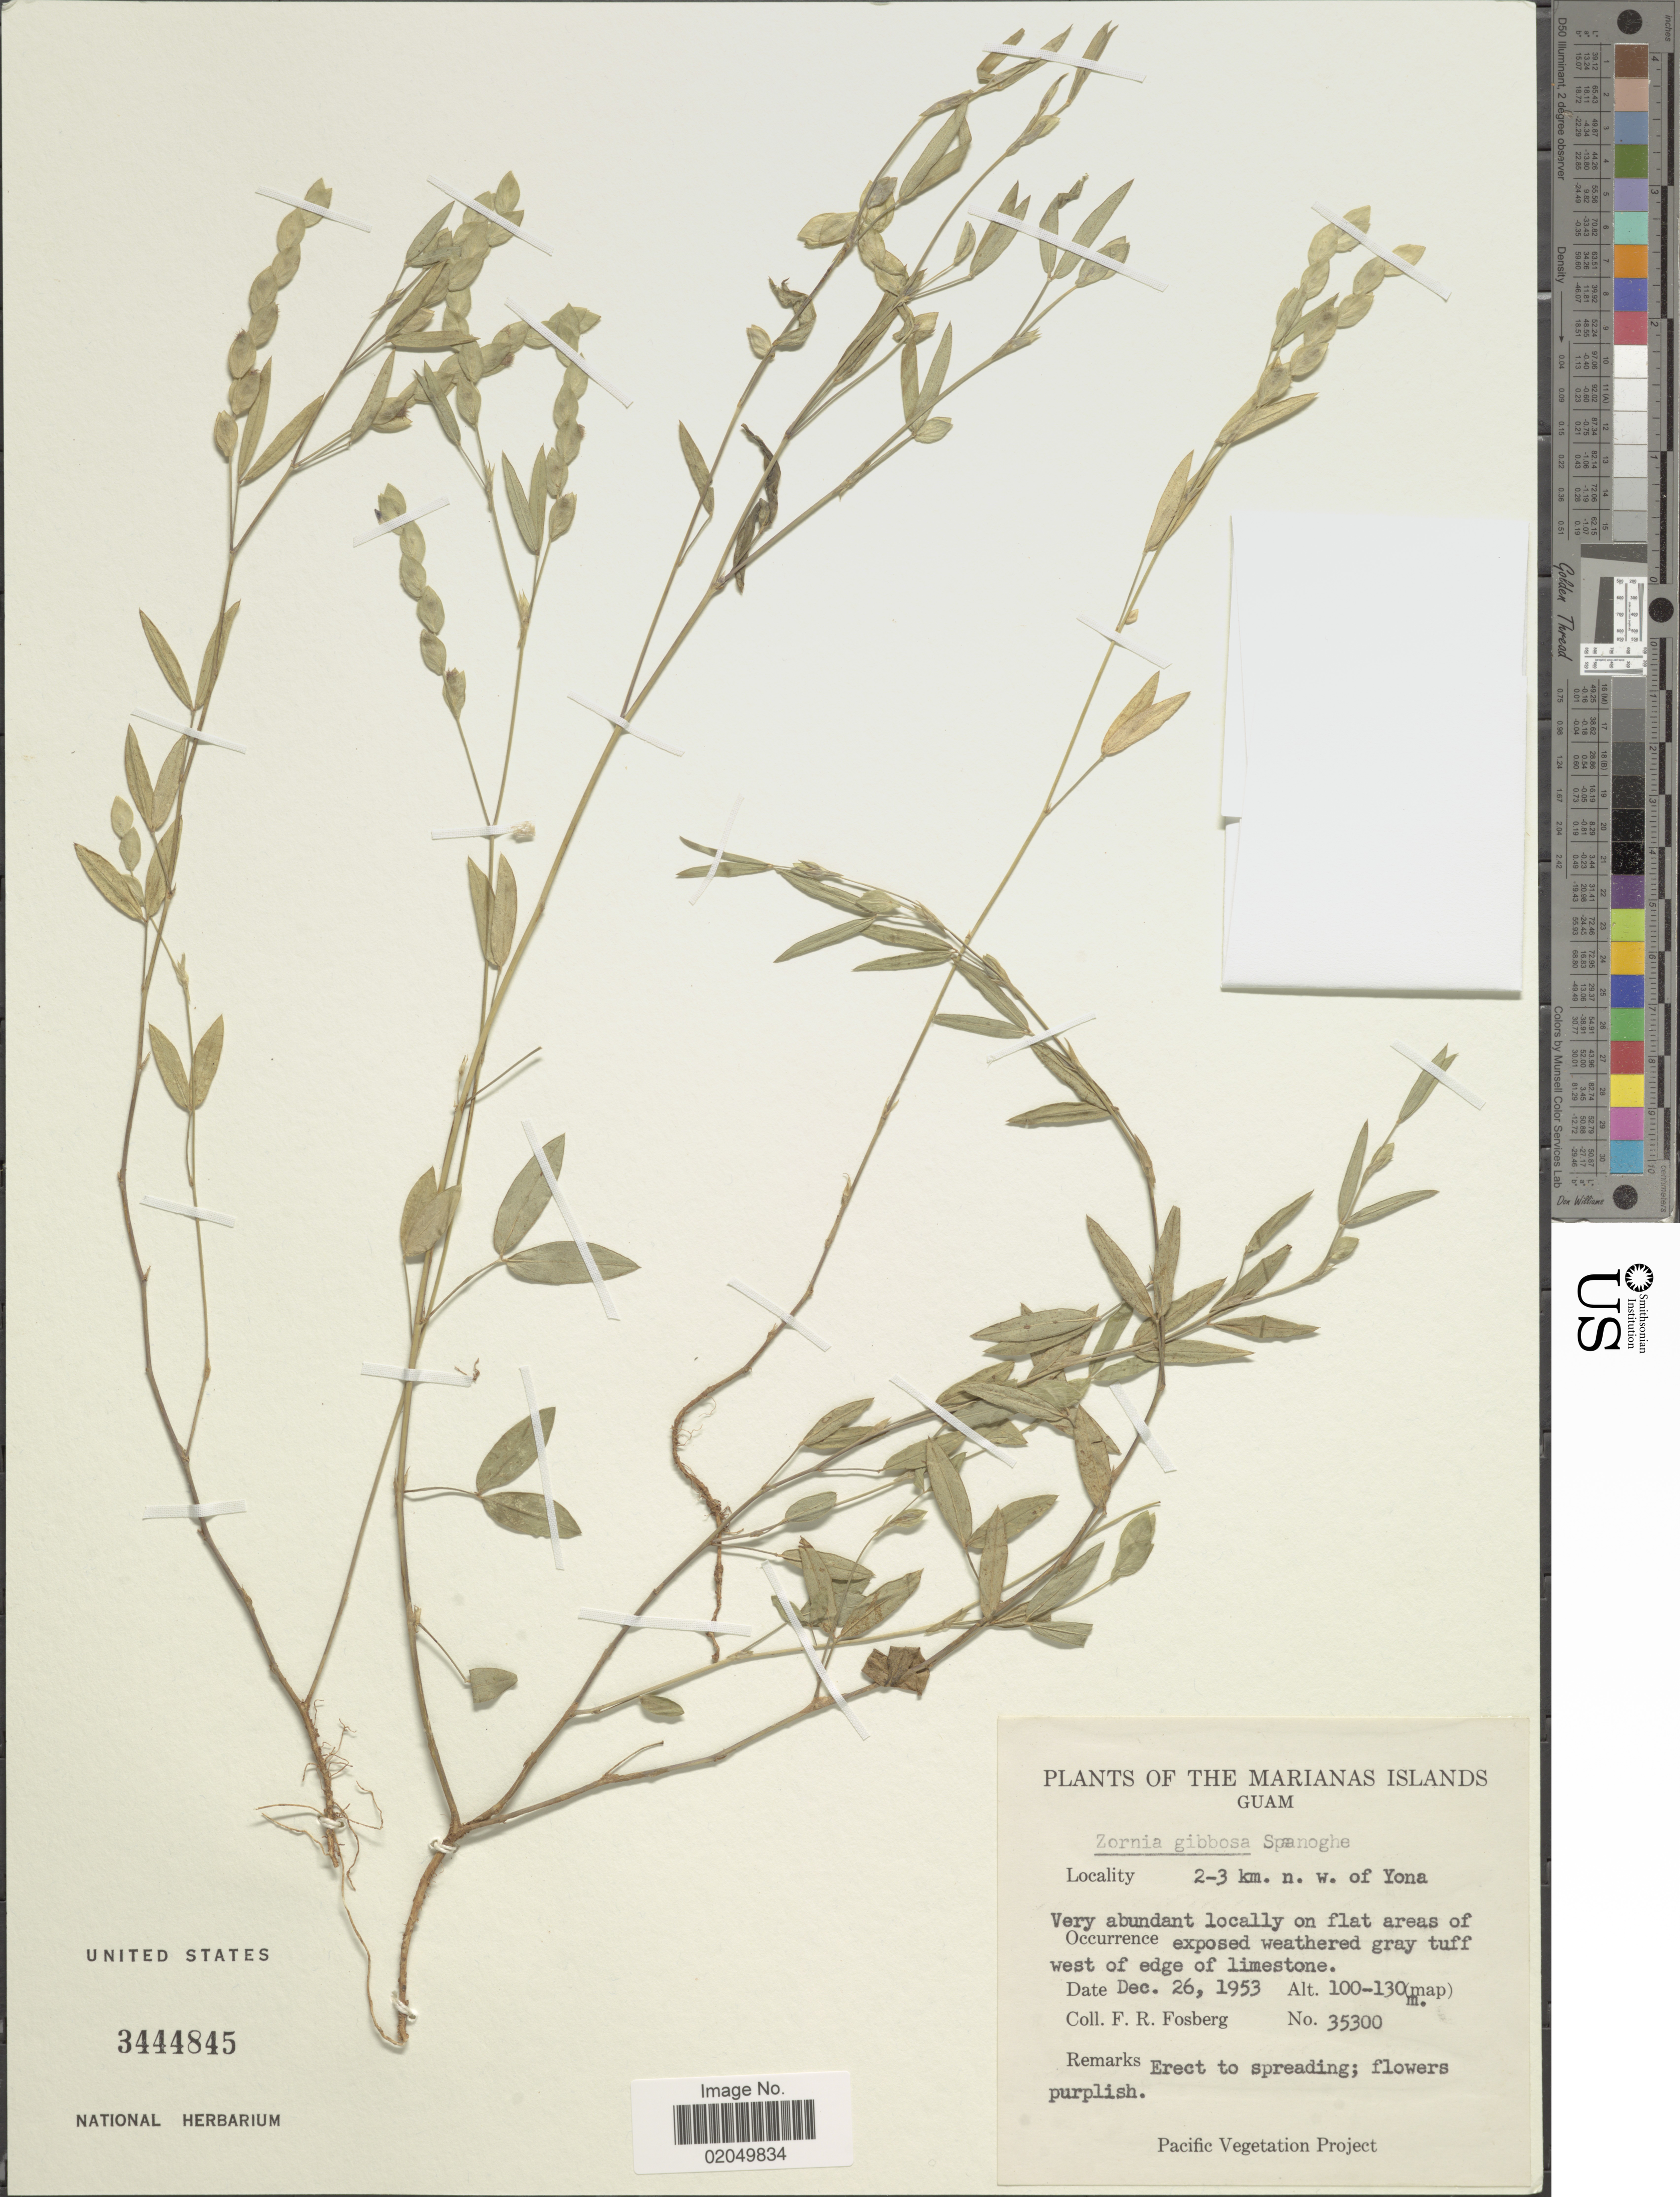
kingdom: Plantae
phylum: Tracheophyta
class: Magnoliopsida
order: Fabales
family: Fabaceae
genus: Zornia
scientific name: Zornia gibbosa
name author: Spanoghe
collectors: F. R. Fosberg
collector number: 35300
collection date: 1953-12-26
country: Guam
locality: Marianas Islands, 2-3 km n.w. of Yona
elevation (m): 100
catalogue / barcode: US 3444845